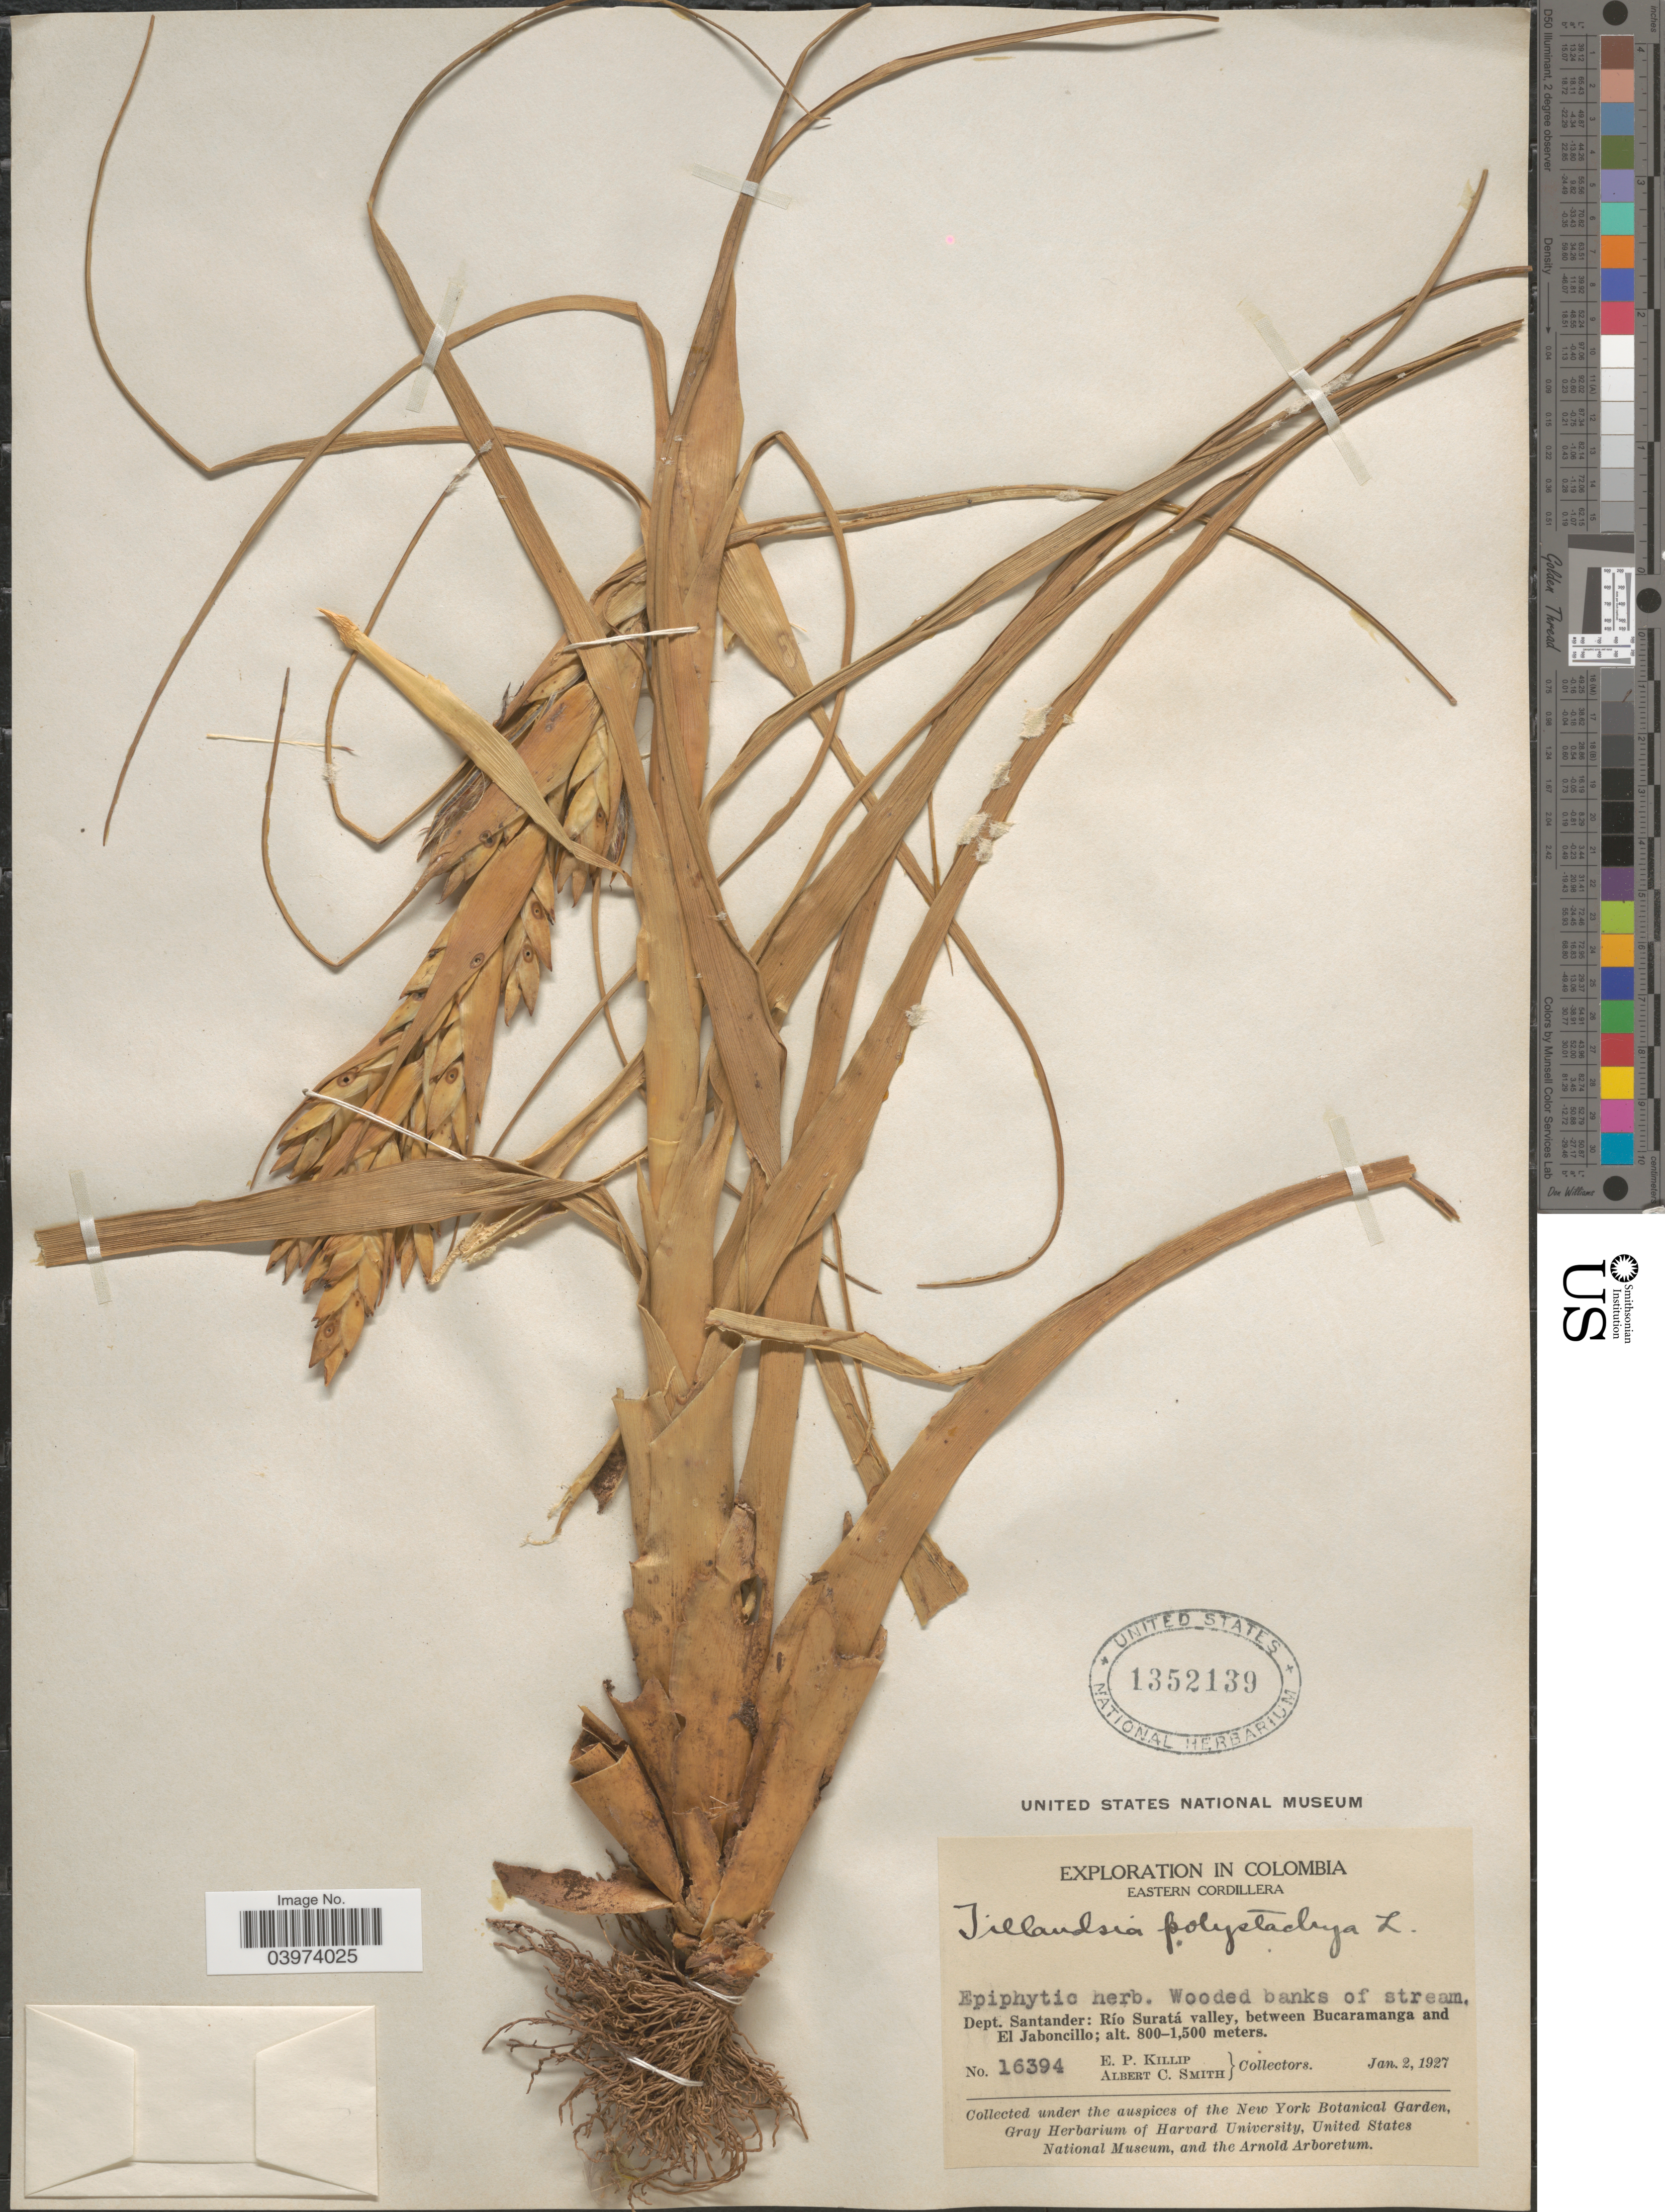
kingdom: Plantae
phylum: Tracheophyta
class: Liliopsida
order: Poales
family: Bromeliaceae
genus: Tillandsia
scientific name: Tillandsia polystachia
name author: (L.) L.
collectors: E. P. Killip & A. C. Smith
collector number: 16394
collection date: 1927-01-02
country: Colombia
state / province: Santander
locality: Exploration in Colombia. Eastern Cordillera. Dept. Santander: Río Suratá valley, between Bucaramanga and El Jaboncillo.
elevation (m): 800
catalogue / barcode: US 1352139